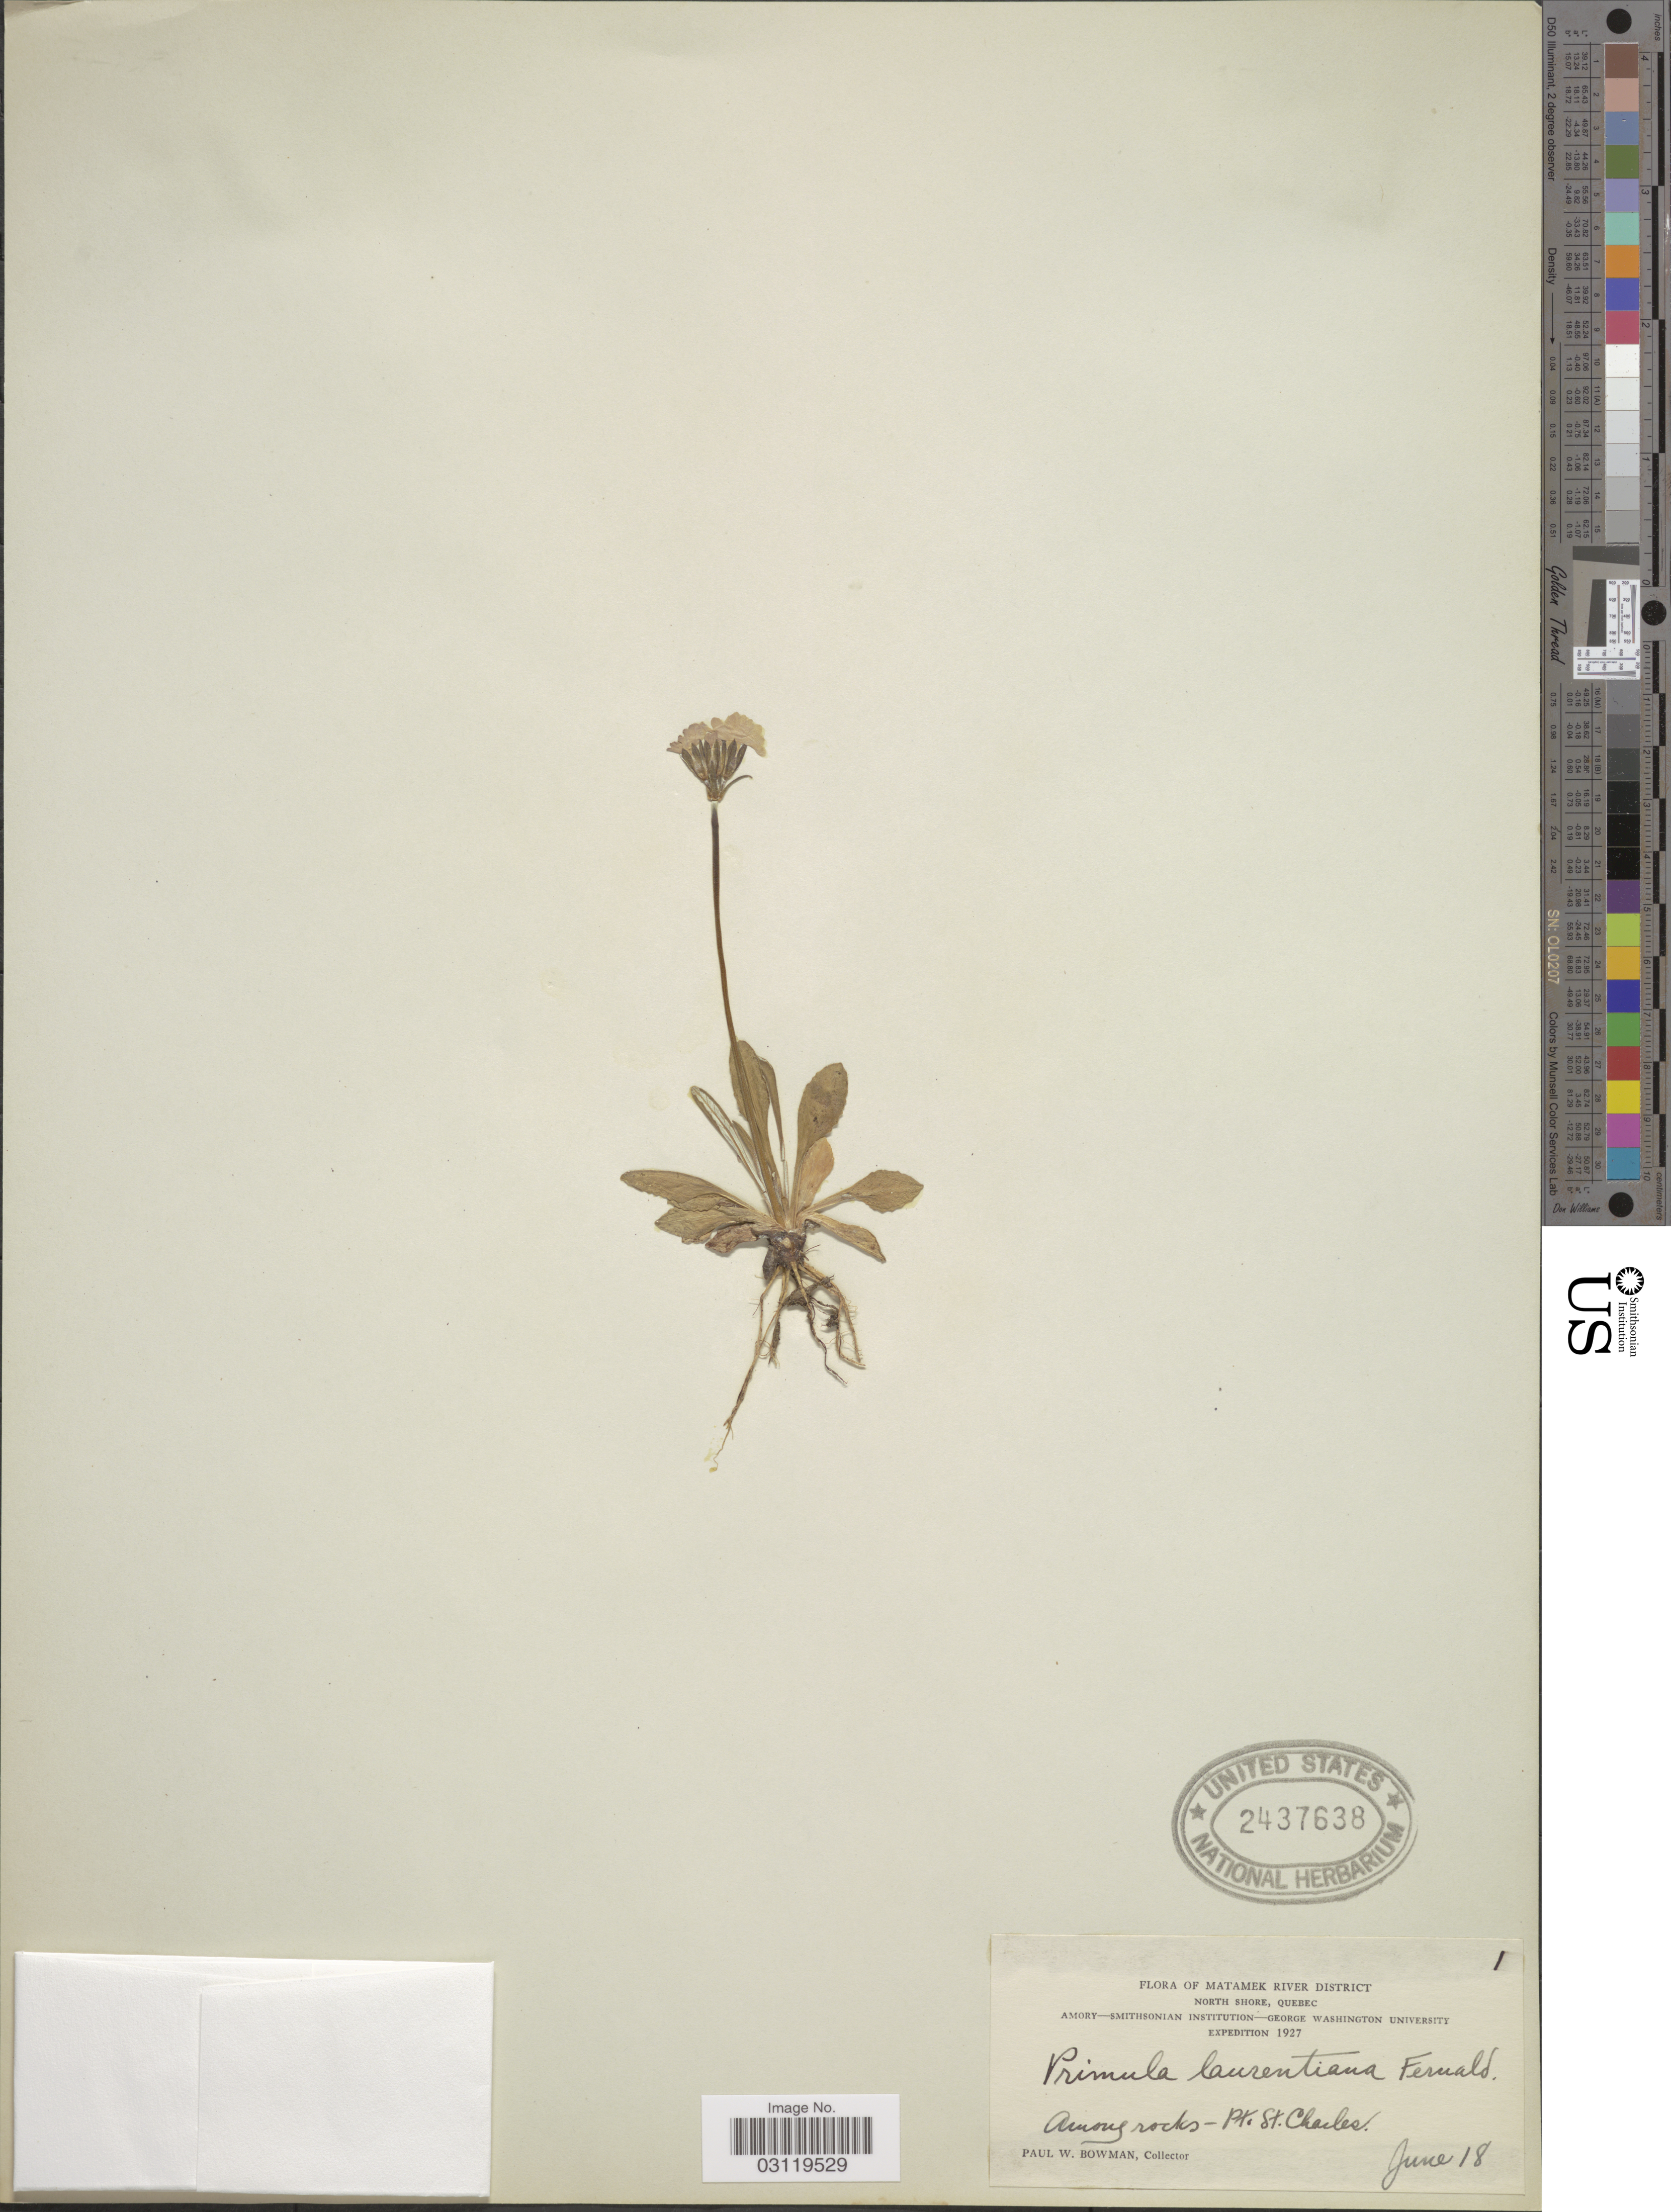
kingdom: Plantae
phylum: Tracheophyta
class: Magnoliopsida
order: Ericales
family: Primulaceae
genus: Primula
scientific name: Primula laurentiana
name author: Fernald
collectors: P. Bowman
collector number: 1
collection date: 1927-06-18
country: Canada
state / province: Quebec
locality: Matamek River District. North Shore. Pt. St. Charles.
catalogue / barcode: US 2437638